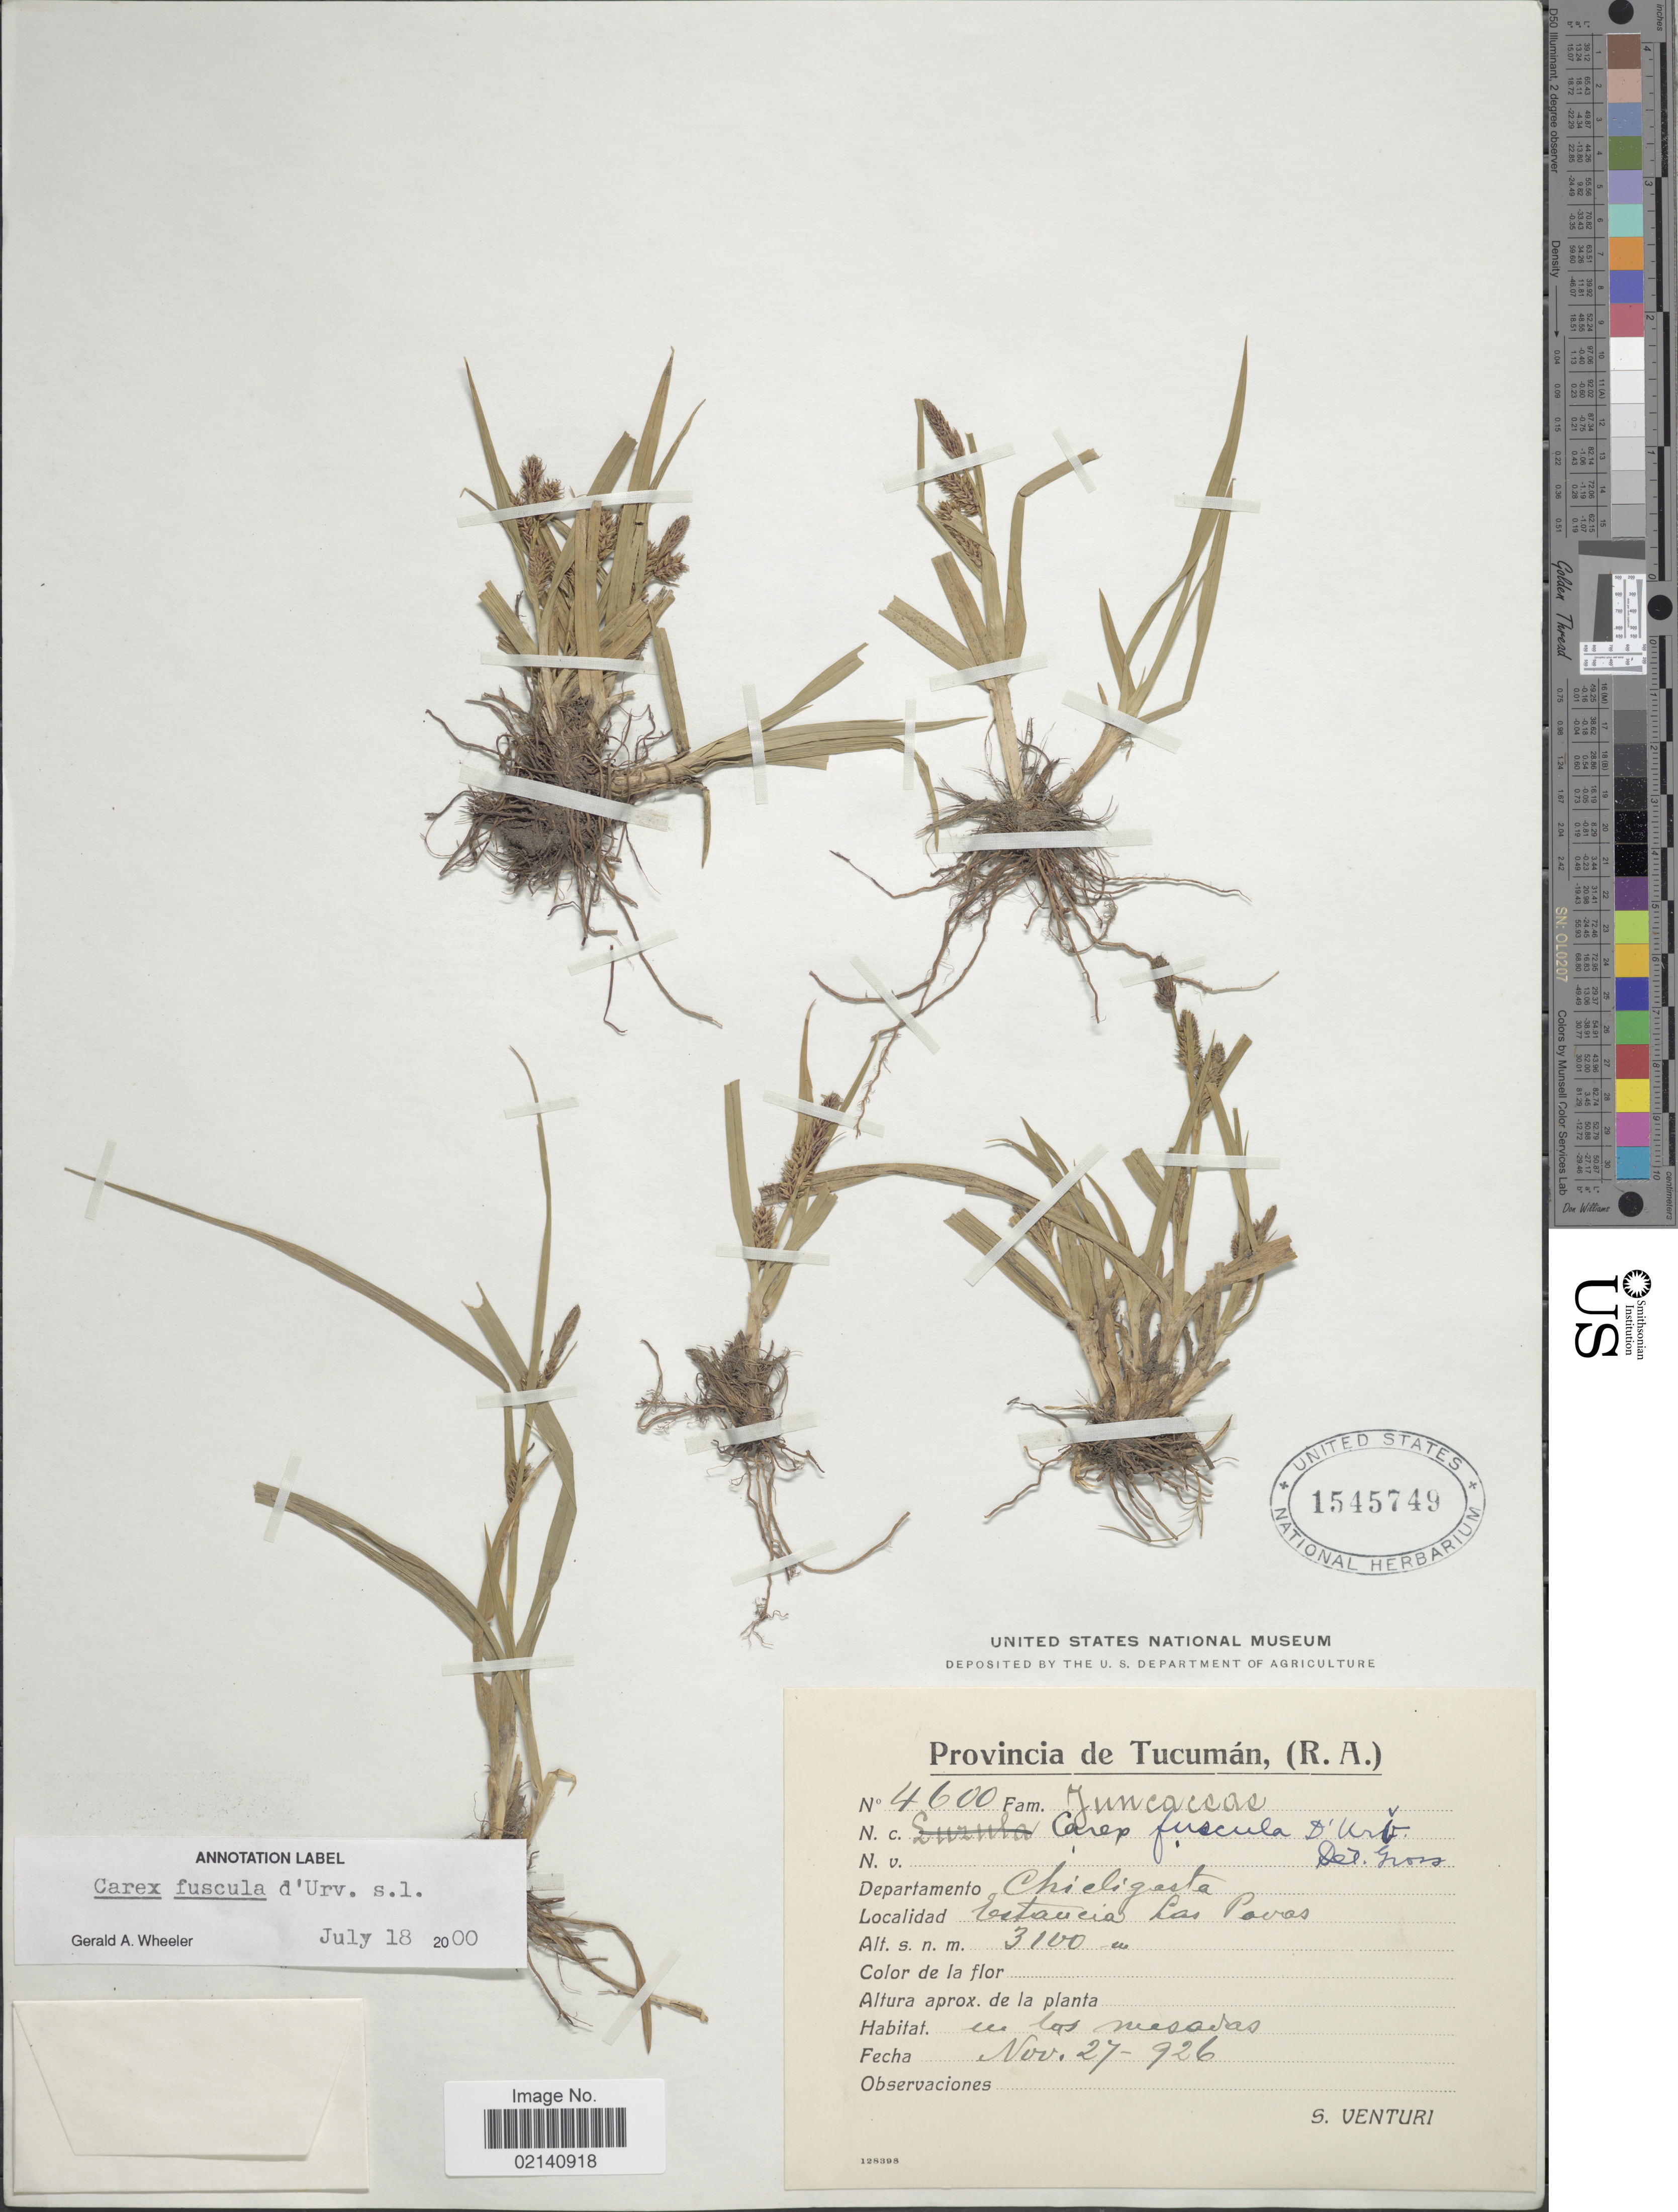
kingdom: Plantae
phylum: Tracheophyta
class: Liliopsida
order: Poales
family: Cyperaceae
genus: Carex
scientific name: Carex fuscula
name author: d'Urv.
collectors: S. Venturi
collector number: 4600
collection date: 1926-11-27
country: Argentina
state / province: Tucuman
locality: Tucuman (R.A.), departamento Chicligasta, Estancia Las Pavas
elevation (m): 3100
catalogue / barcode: US 1545749